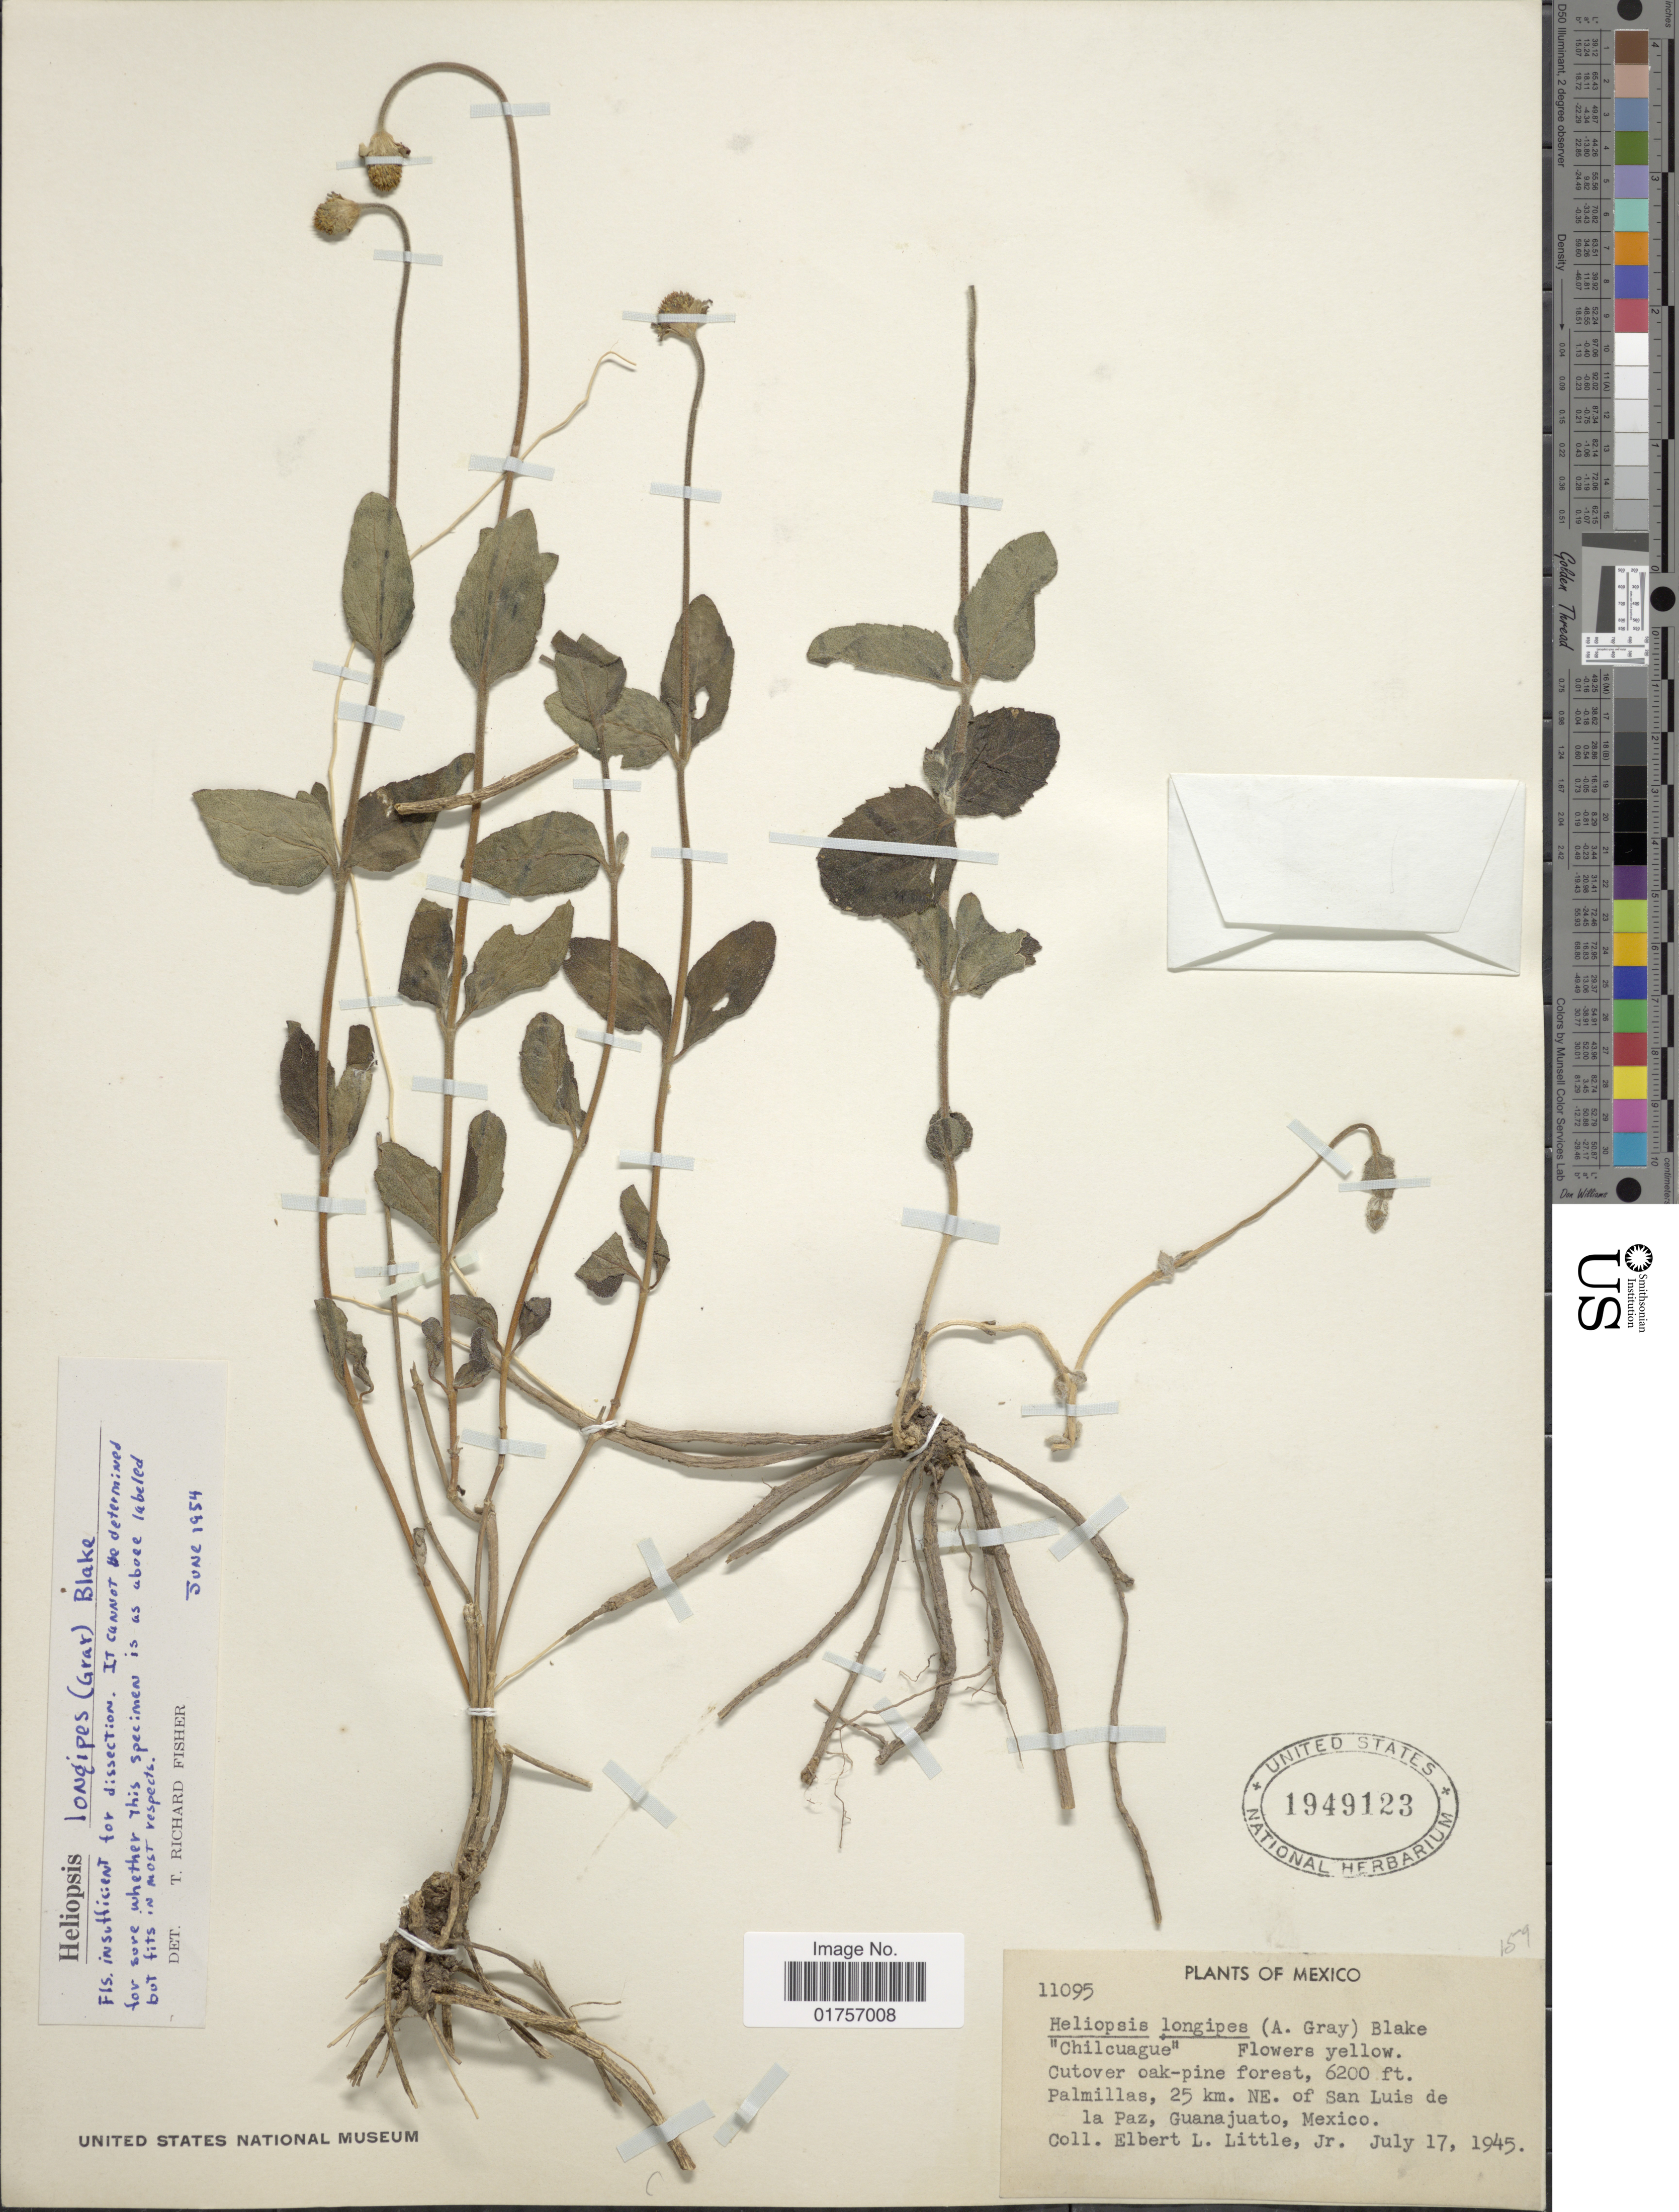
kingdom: Plantae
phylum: Tracheophyta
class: Magnoliopsida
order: Asterales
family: Asteraceae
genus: Heliopsis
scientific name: Heliopsis longipes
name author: (A. Gray) S.F. Blake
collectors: E. L. Little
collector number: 11095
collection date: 1945-07-17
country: Mexico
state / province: Guanajuato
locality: Palmillas, 25 km. NE. of San Luis de la Paz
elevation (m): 1890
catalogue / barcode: US 1949123